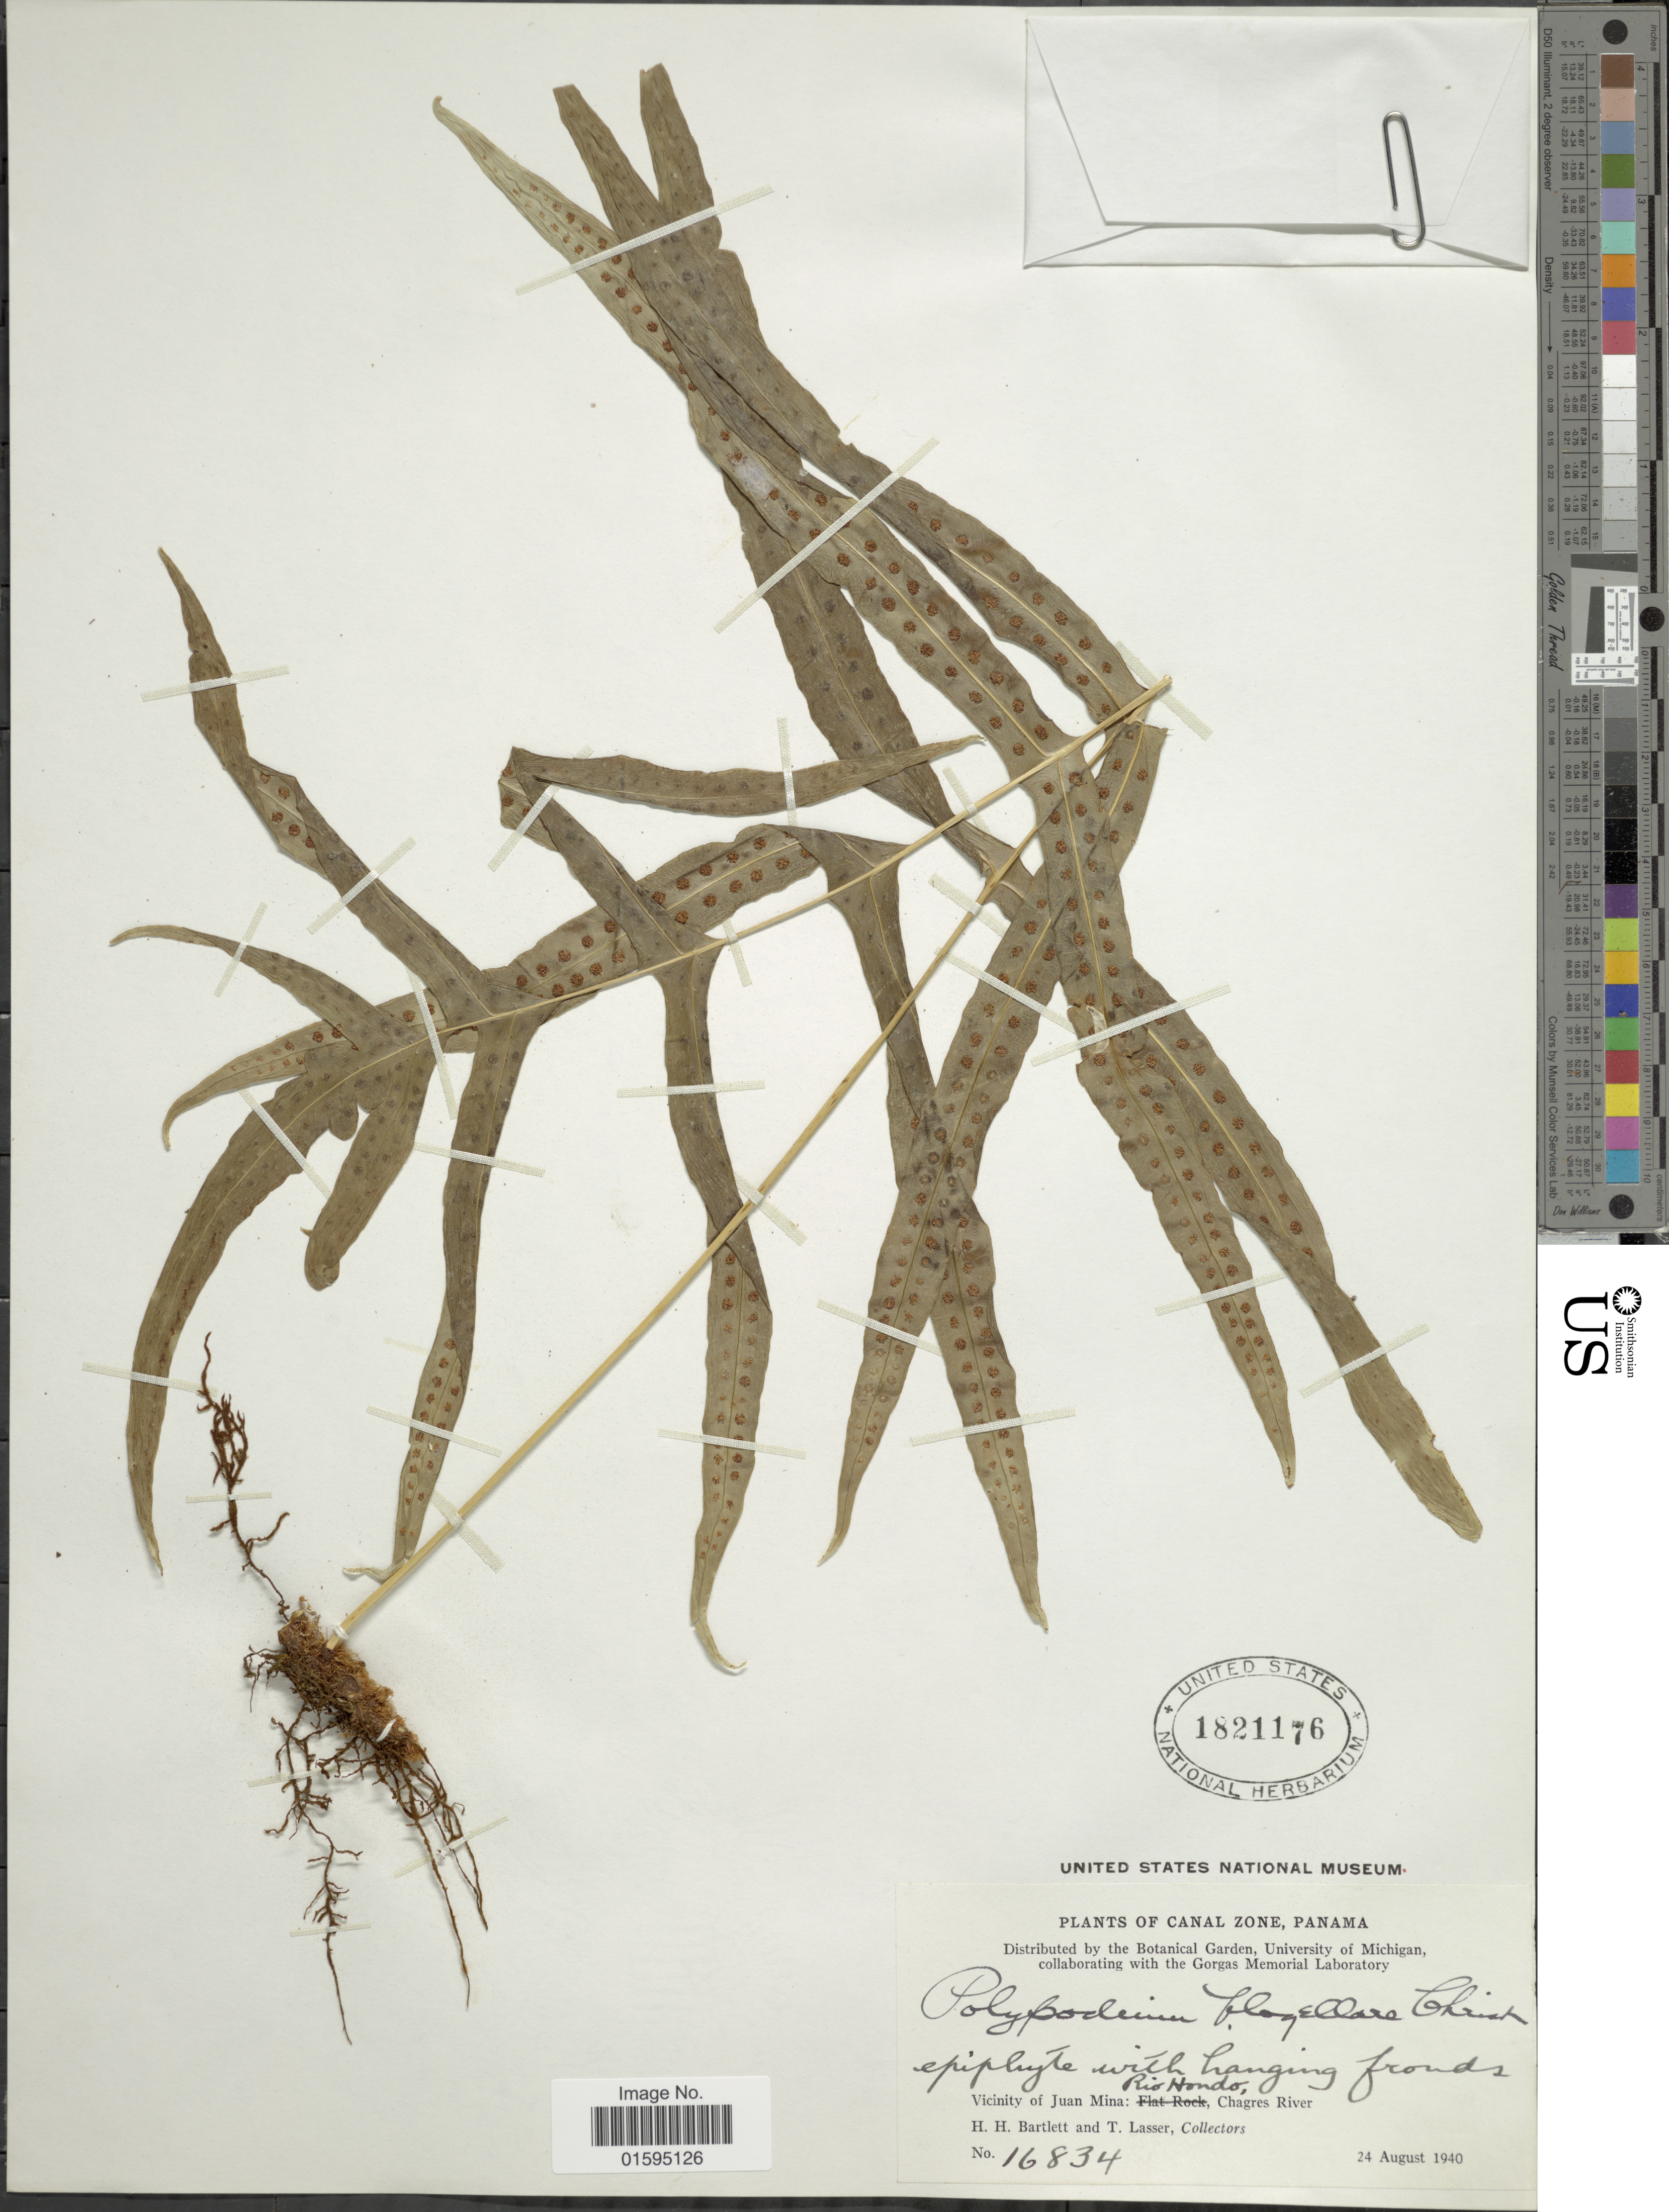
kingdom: Plantae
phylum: Tracheophyta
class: Polypodiopsida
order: Polypodiales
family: Polypodiaceae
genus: Polypodium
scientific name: Polypodium flagellare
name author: Christ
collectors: H. H. Bartlett & T. Lasser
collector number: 16834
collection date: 1940-08-24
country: Panama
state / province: Colón / Panamá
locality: Canal Zone, Vicinity of Juan Mina: Rio Hondo, Chagres River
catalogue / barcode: US 1821176